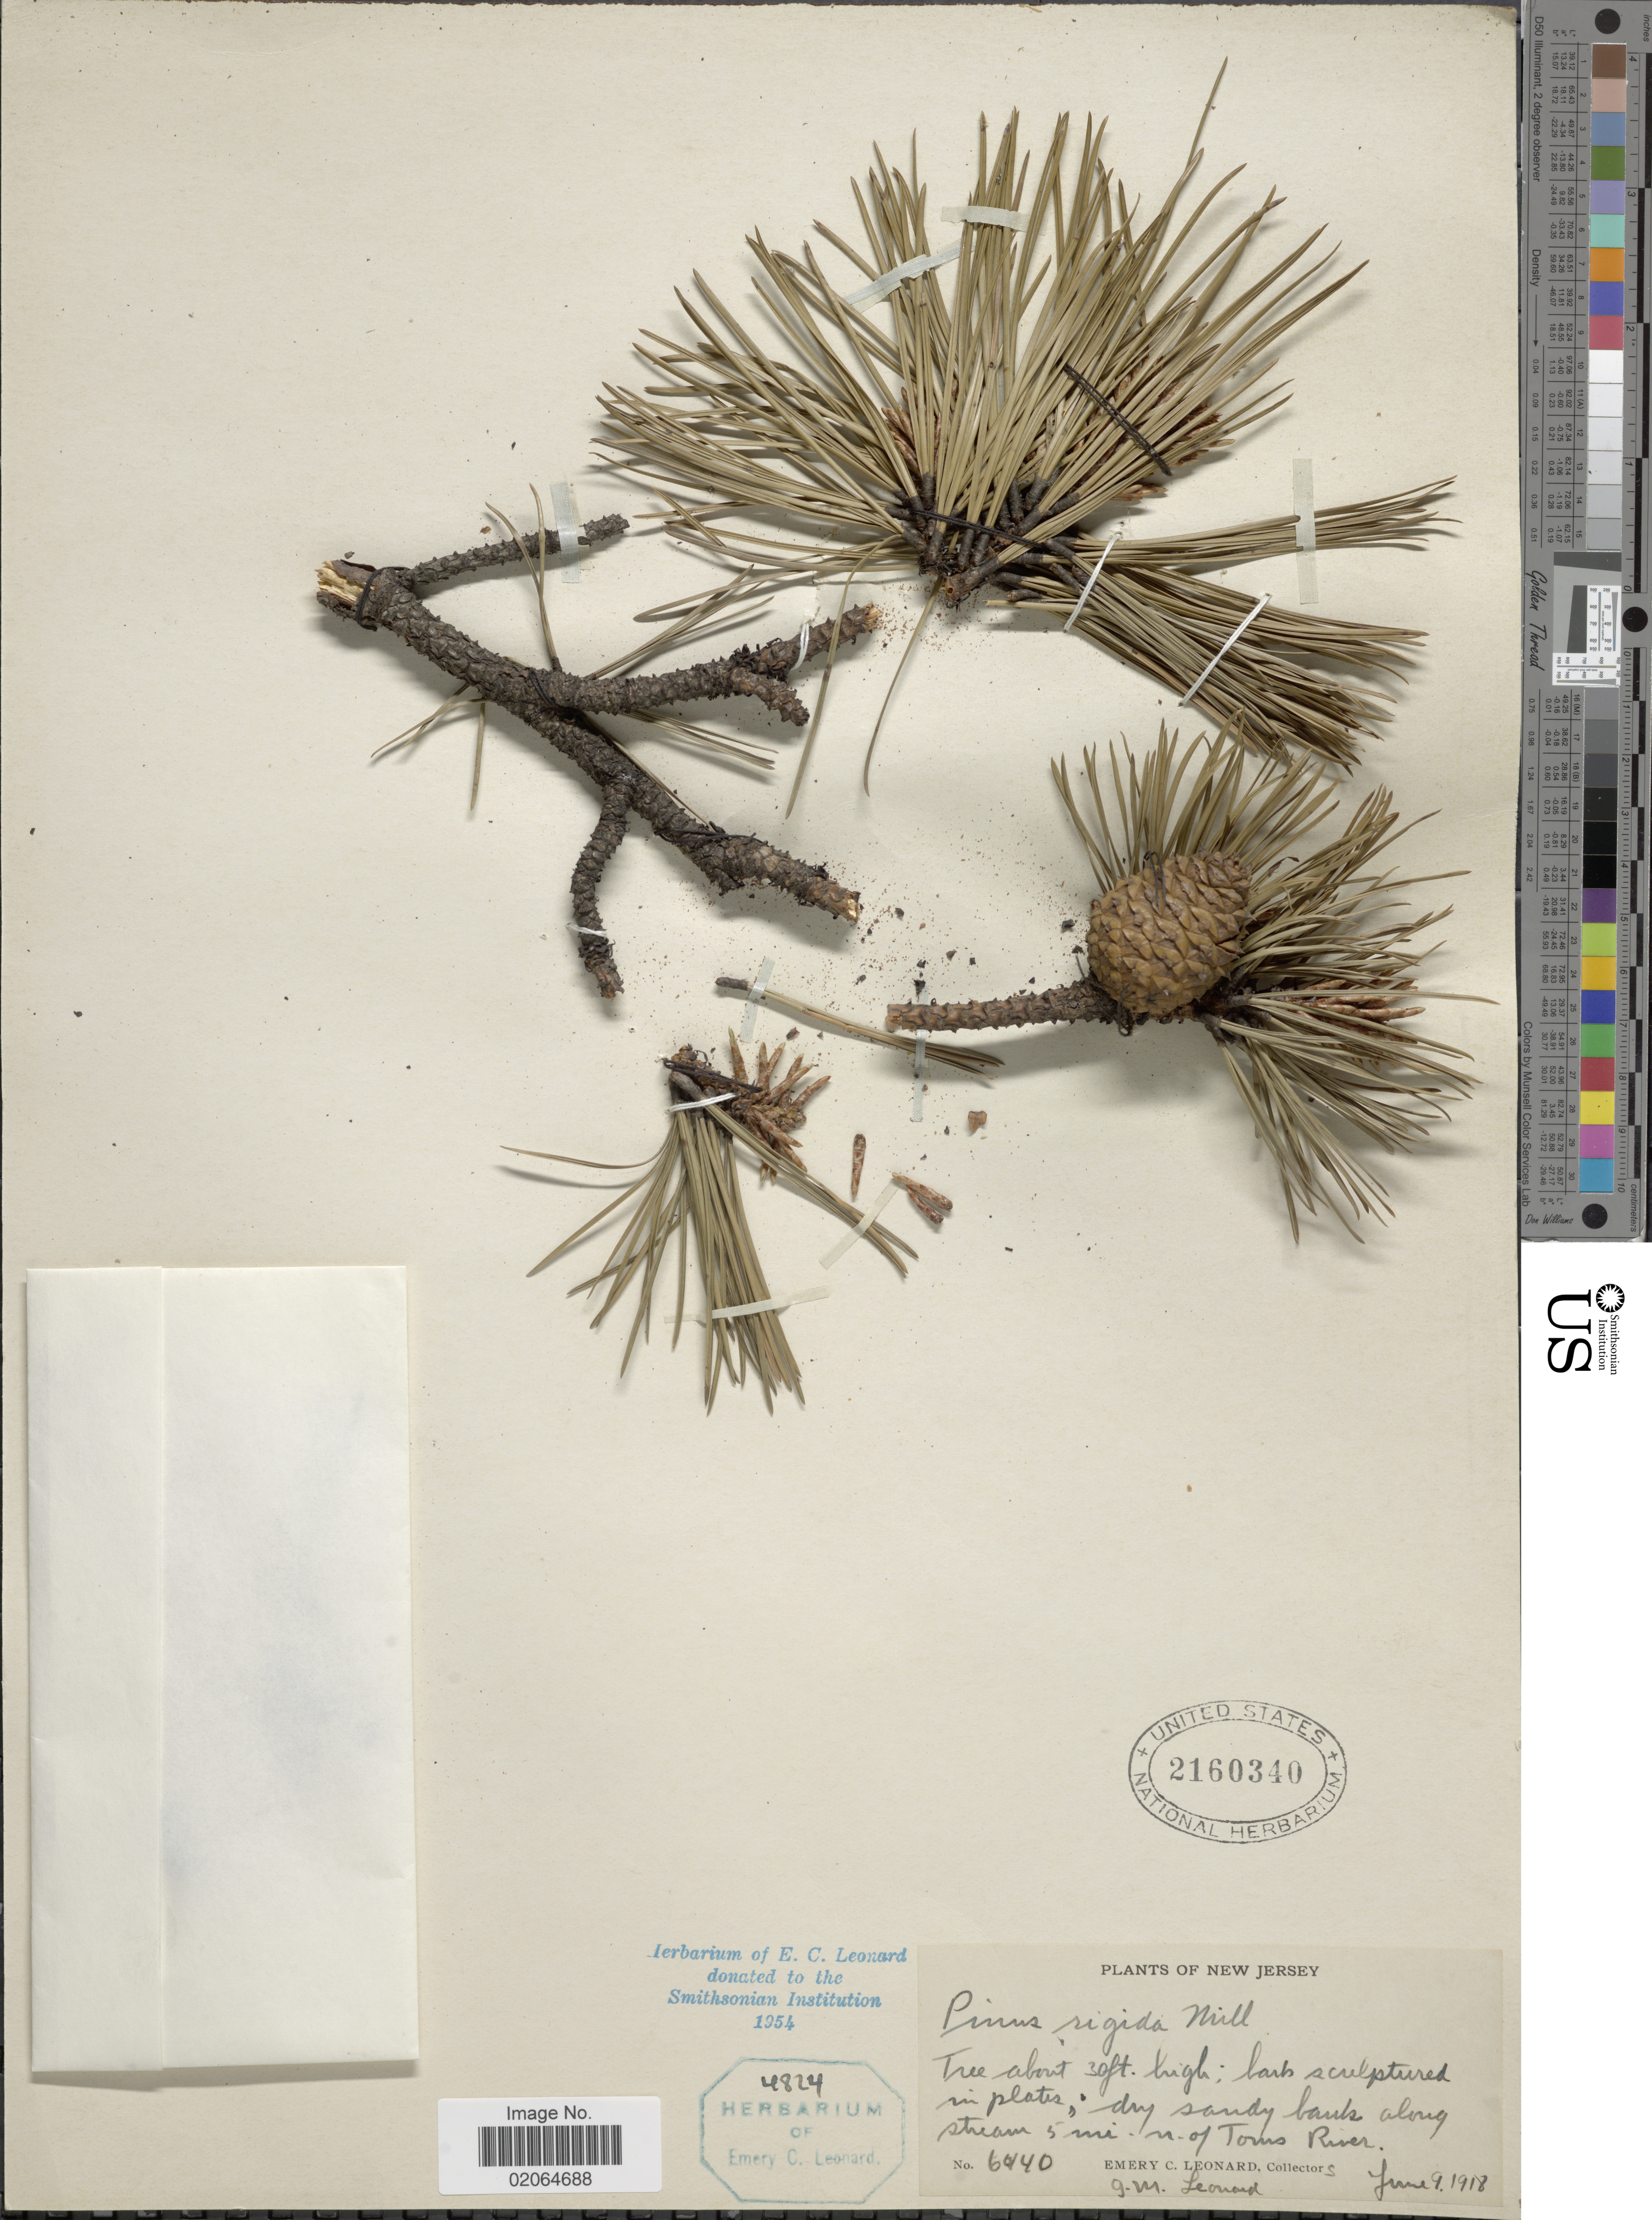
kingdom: Plantae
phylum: Tracheophyta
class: Pinopsida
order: Pinales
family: Pinaceae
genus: Pinus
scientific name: Pinus rigida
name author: Mill.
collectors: E. C. Leonard & G. M. Leonard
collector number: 6440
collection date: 1918-06-09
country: United States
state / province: New Jersey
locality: Dry sandy bank along stream 5 mi, n. of Toms River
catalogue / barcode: US 2160340